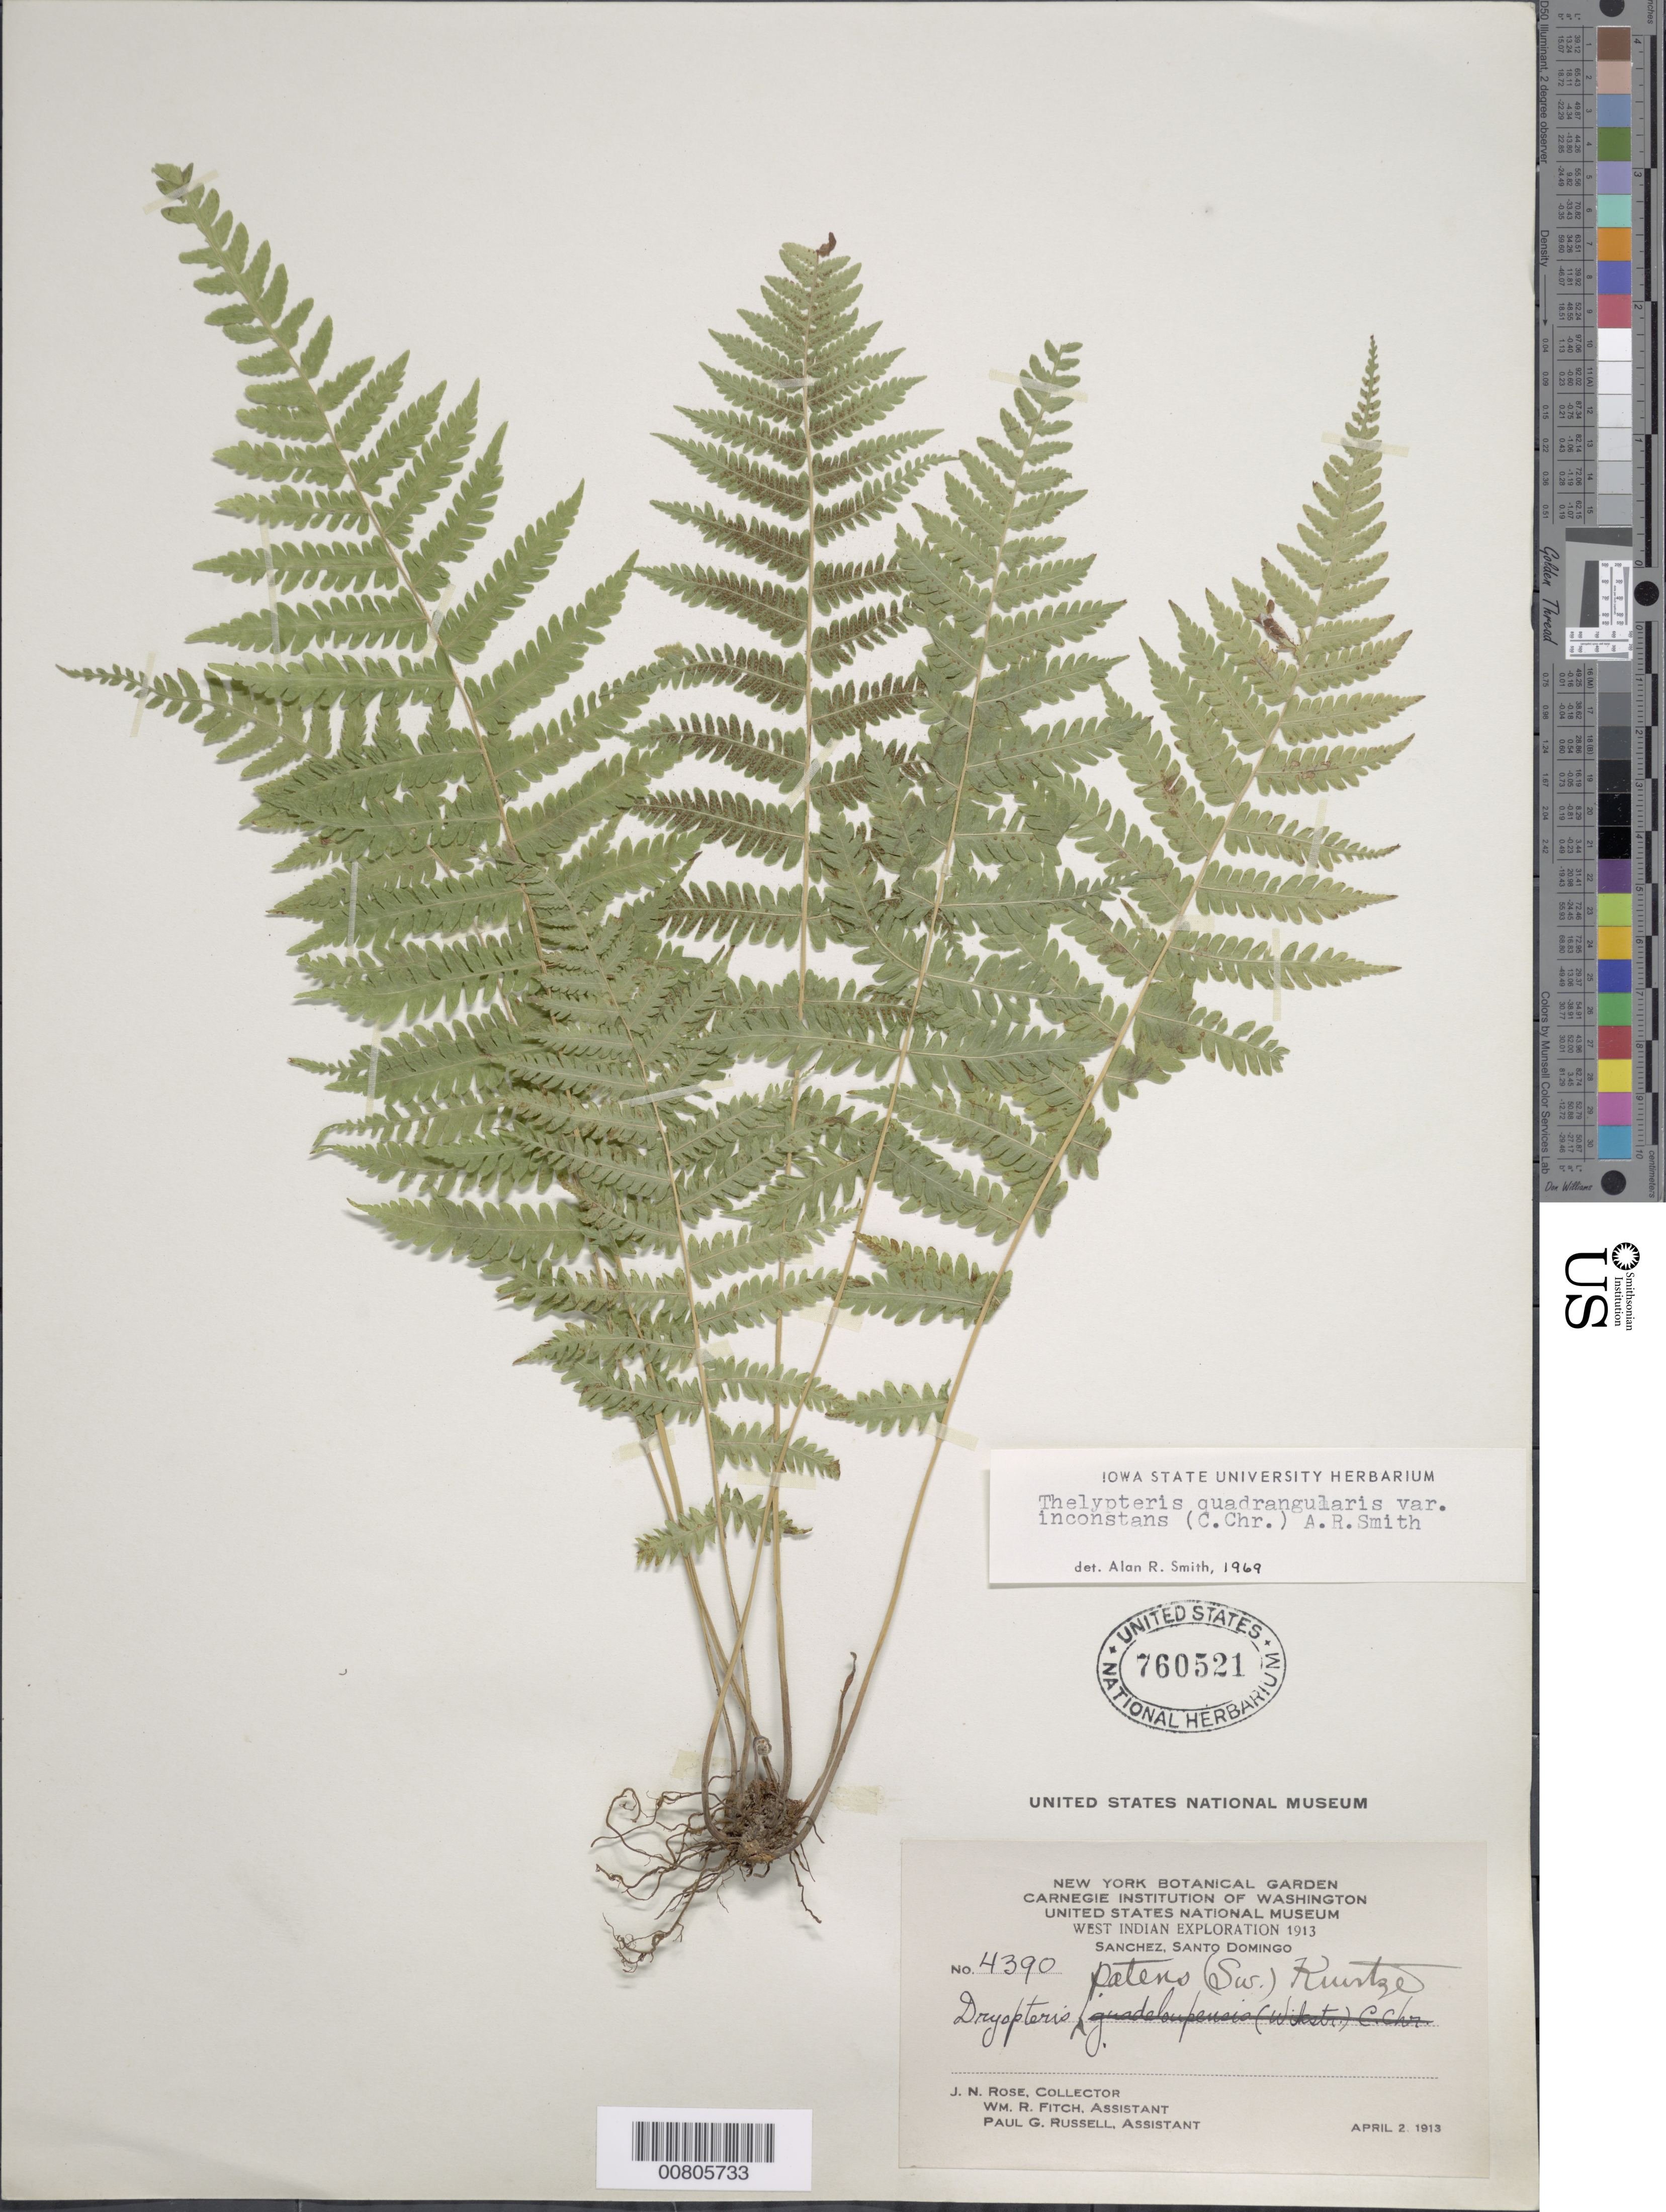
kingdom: Plantae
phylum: Tracheophyta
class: Polypodiopsida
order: Polypodiales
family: Thelypteridaceae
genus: Christella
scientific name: Christella hispidula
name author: (Decne.) Holttum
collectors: J. N. Rose, W. R. Fitch & P. G. Russell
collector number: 4390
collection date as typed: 02 Apr 1913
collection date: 1913-04-02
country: Dominican Republic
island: Hispaniola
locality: Sanchez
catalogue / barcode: US 760521